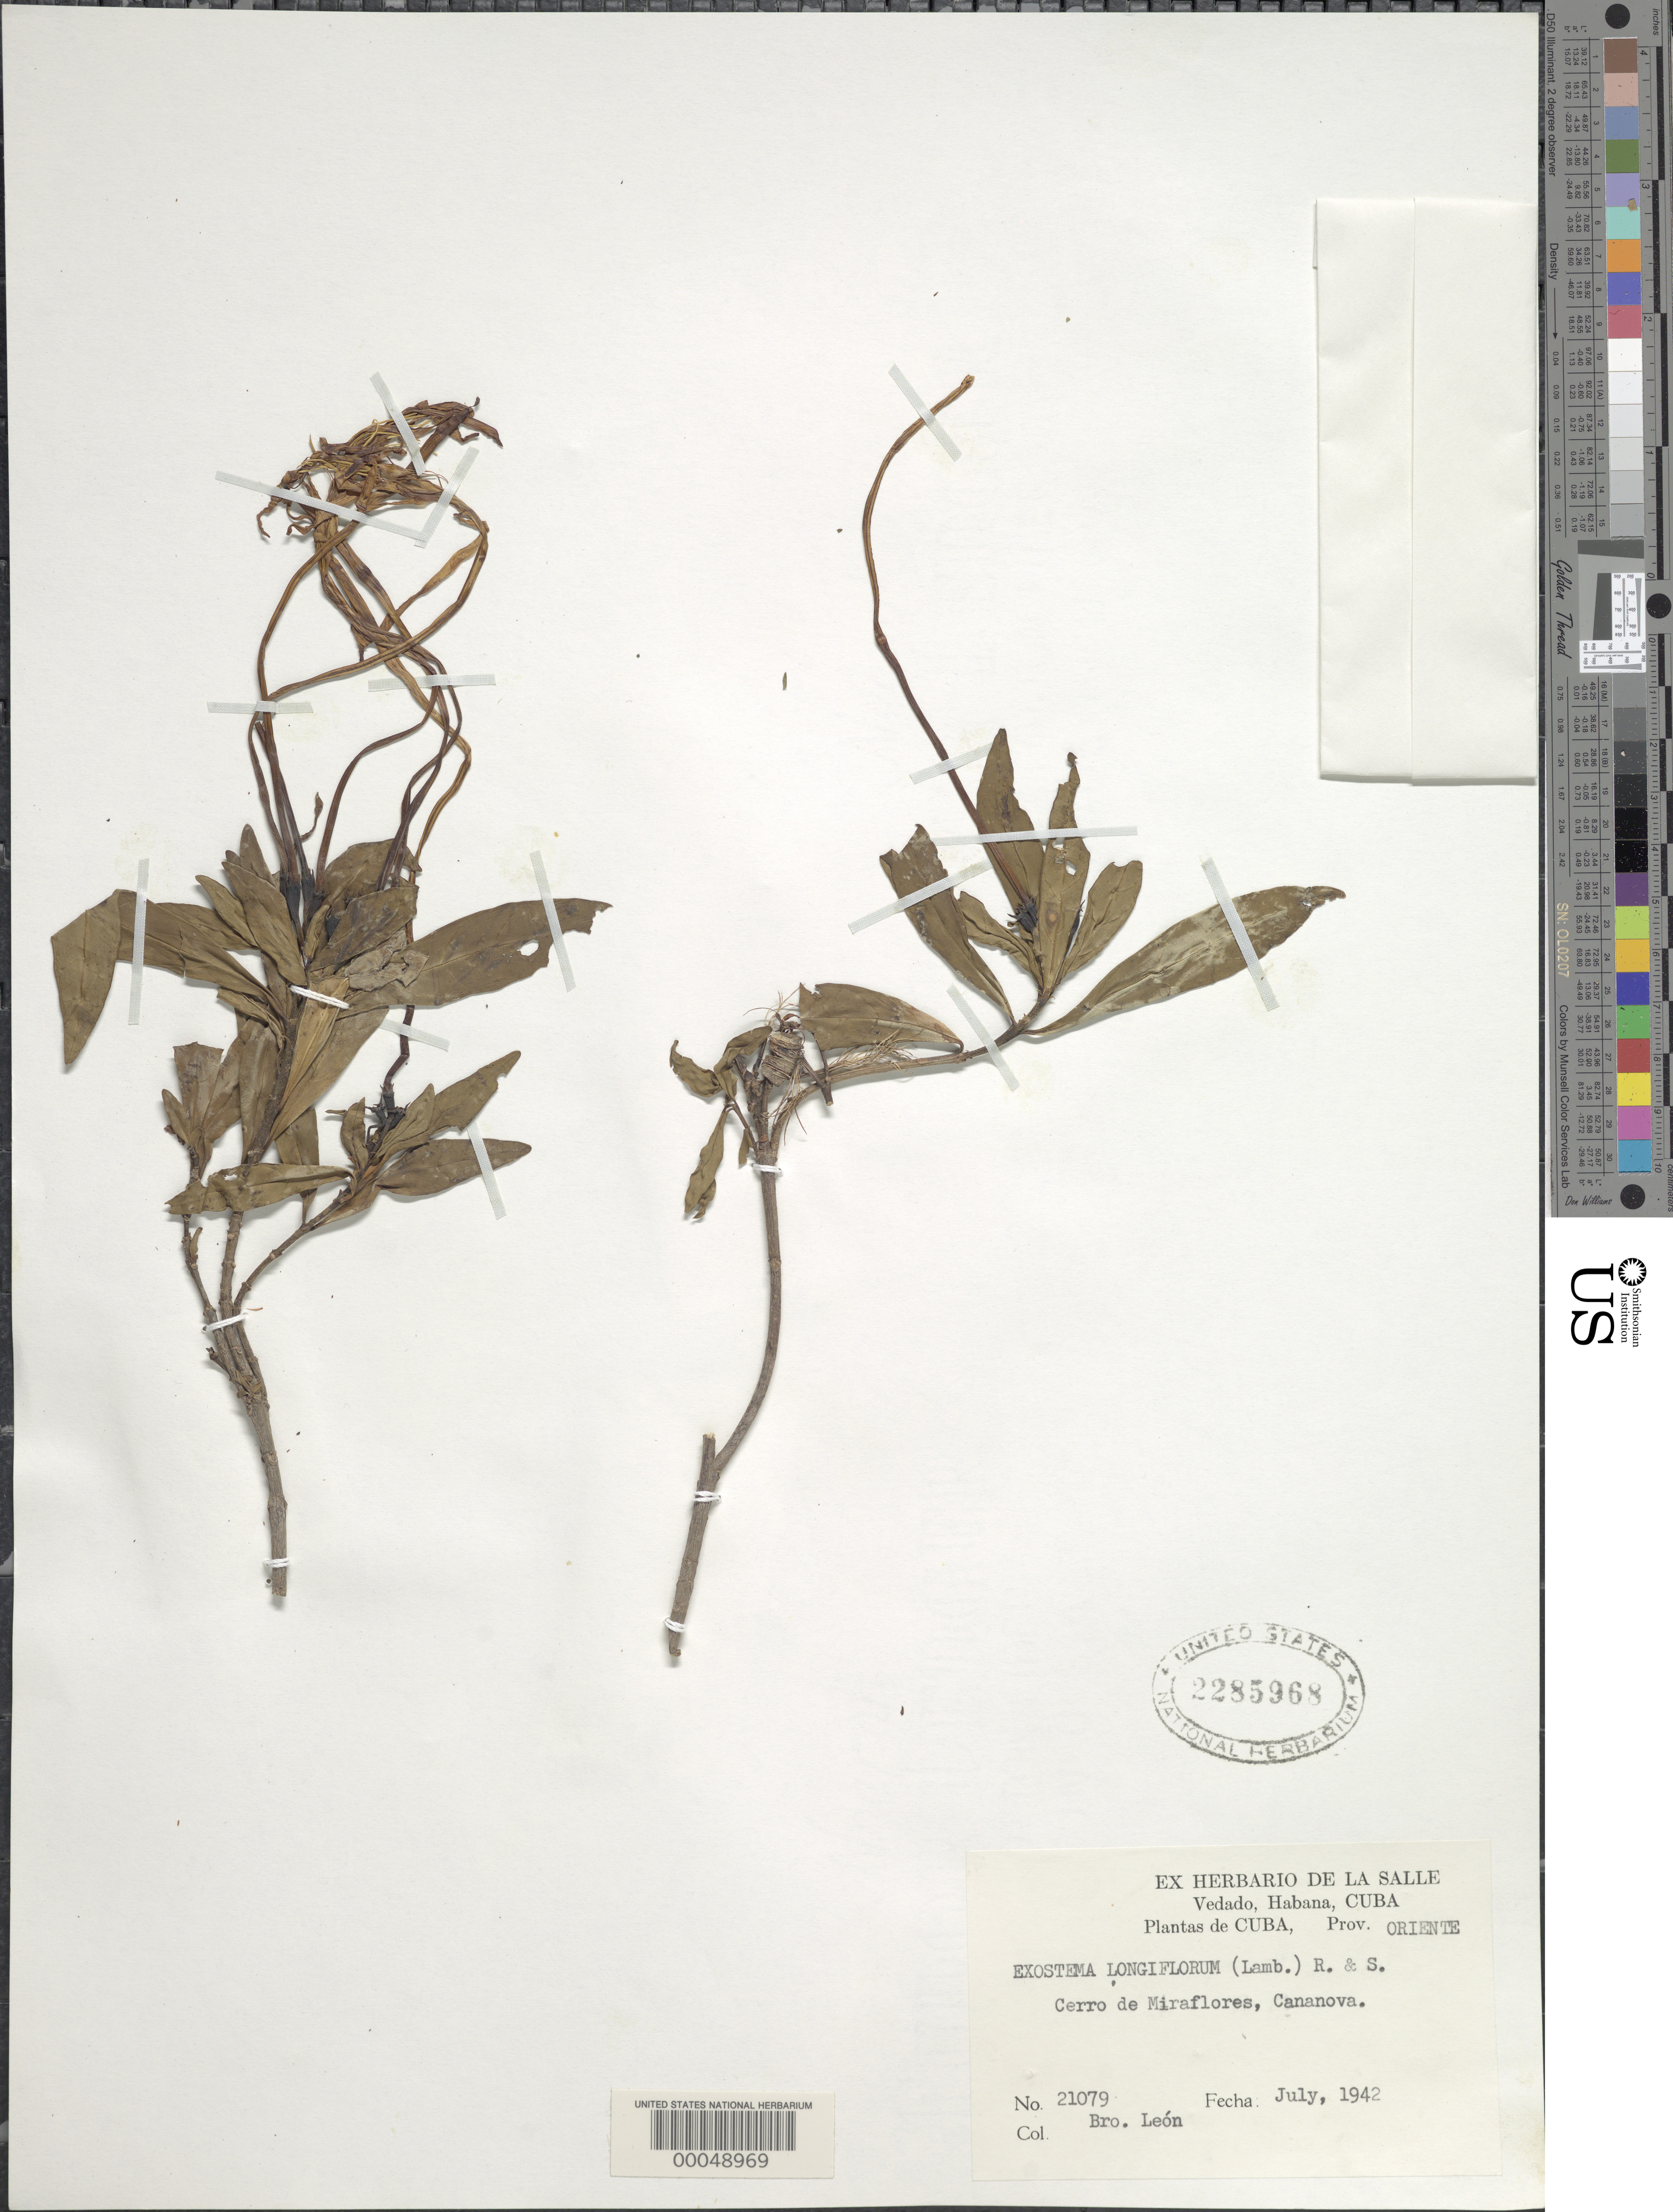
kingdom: Plantae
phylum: Tracheophyta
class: Magnoliopsida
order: Gentianales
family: Rubiaceae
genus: Exostema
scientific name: Exostema longiflorum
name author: (Lamb.) Roem. & Schult.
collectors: Bro. León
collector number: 21079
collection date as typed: Jul 1942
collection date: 1942-07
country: Cuba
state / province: Oriente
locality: Cerro de Miraflores, Cananova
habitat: Cerro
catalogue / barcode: US 2285968